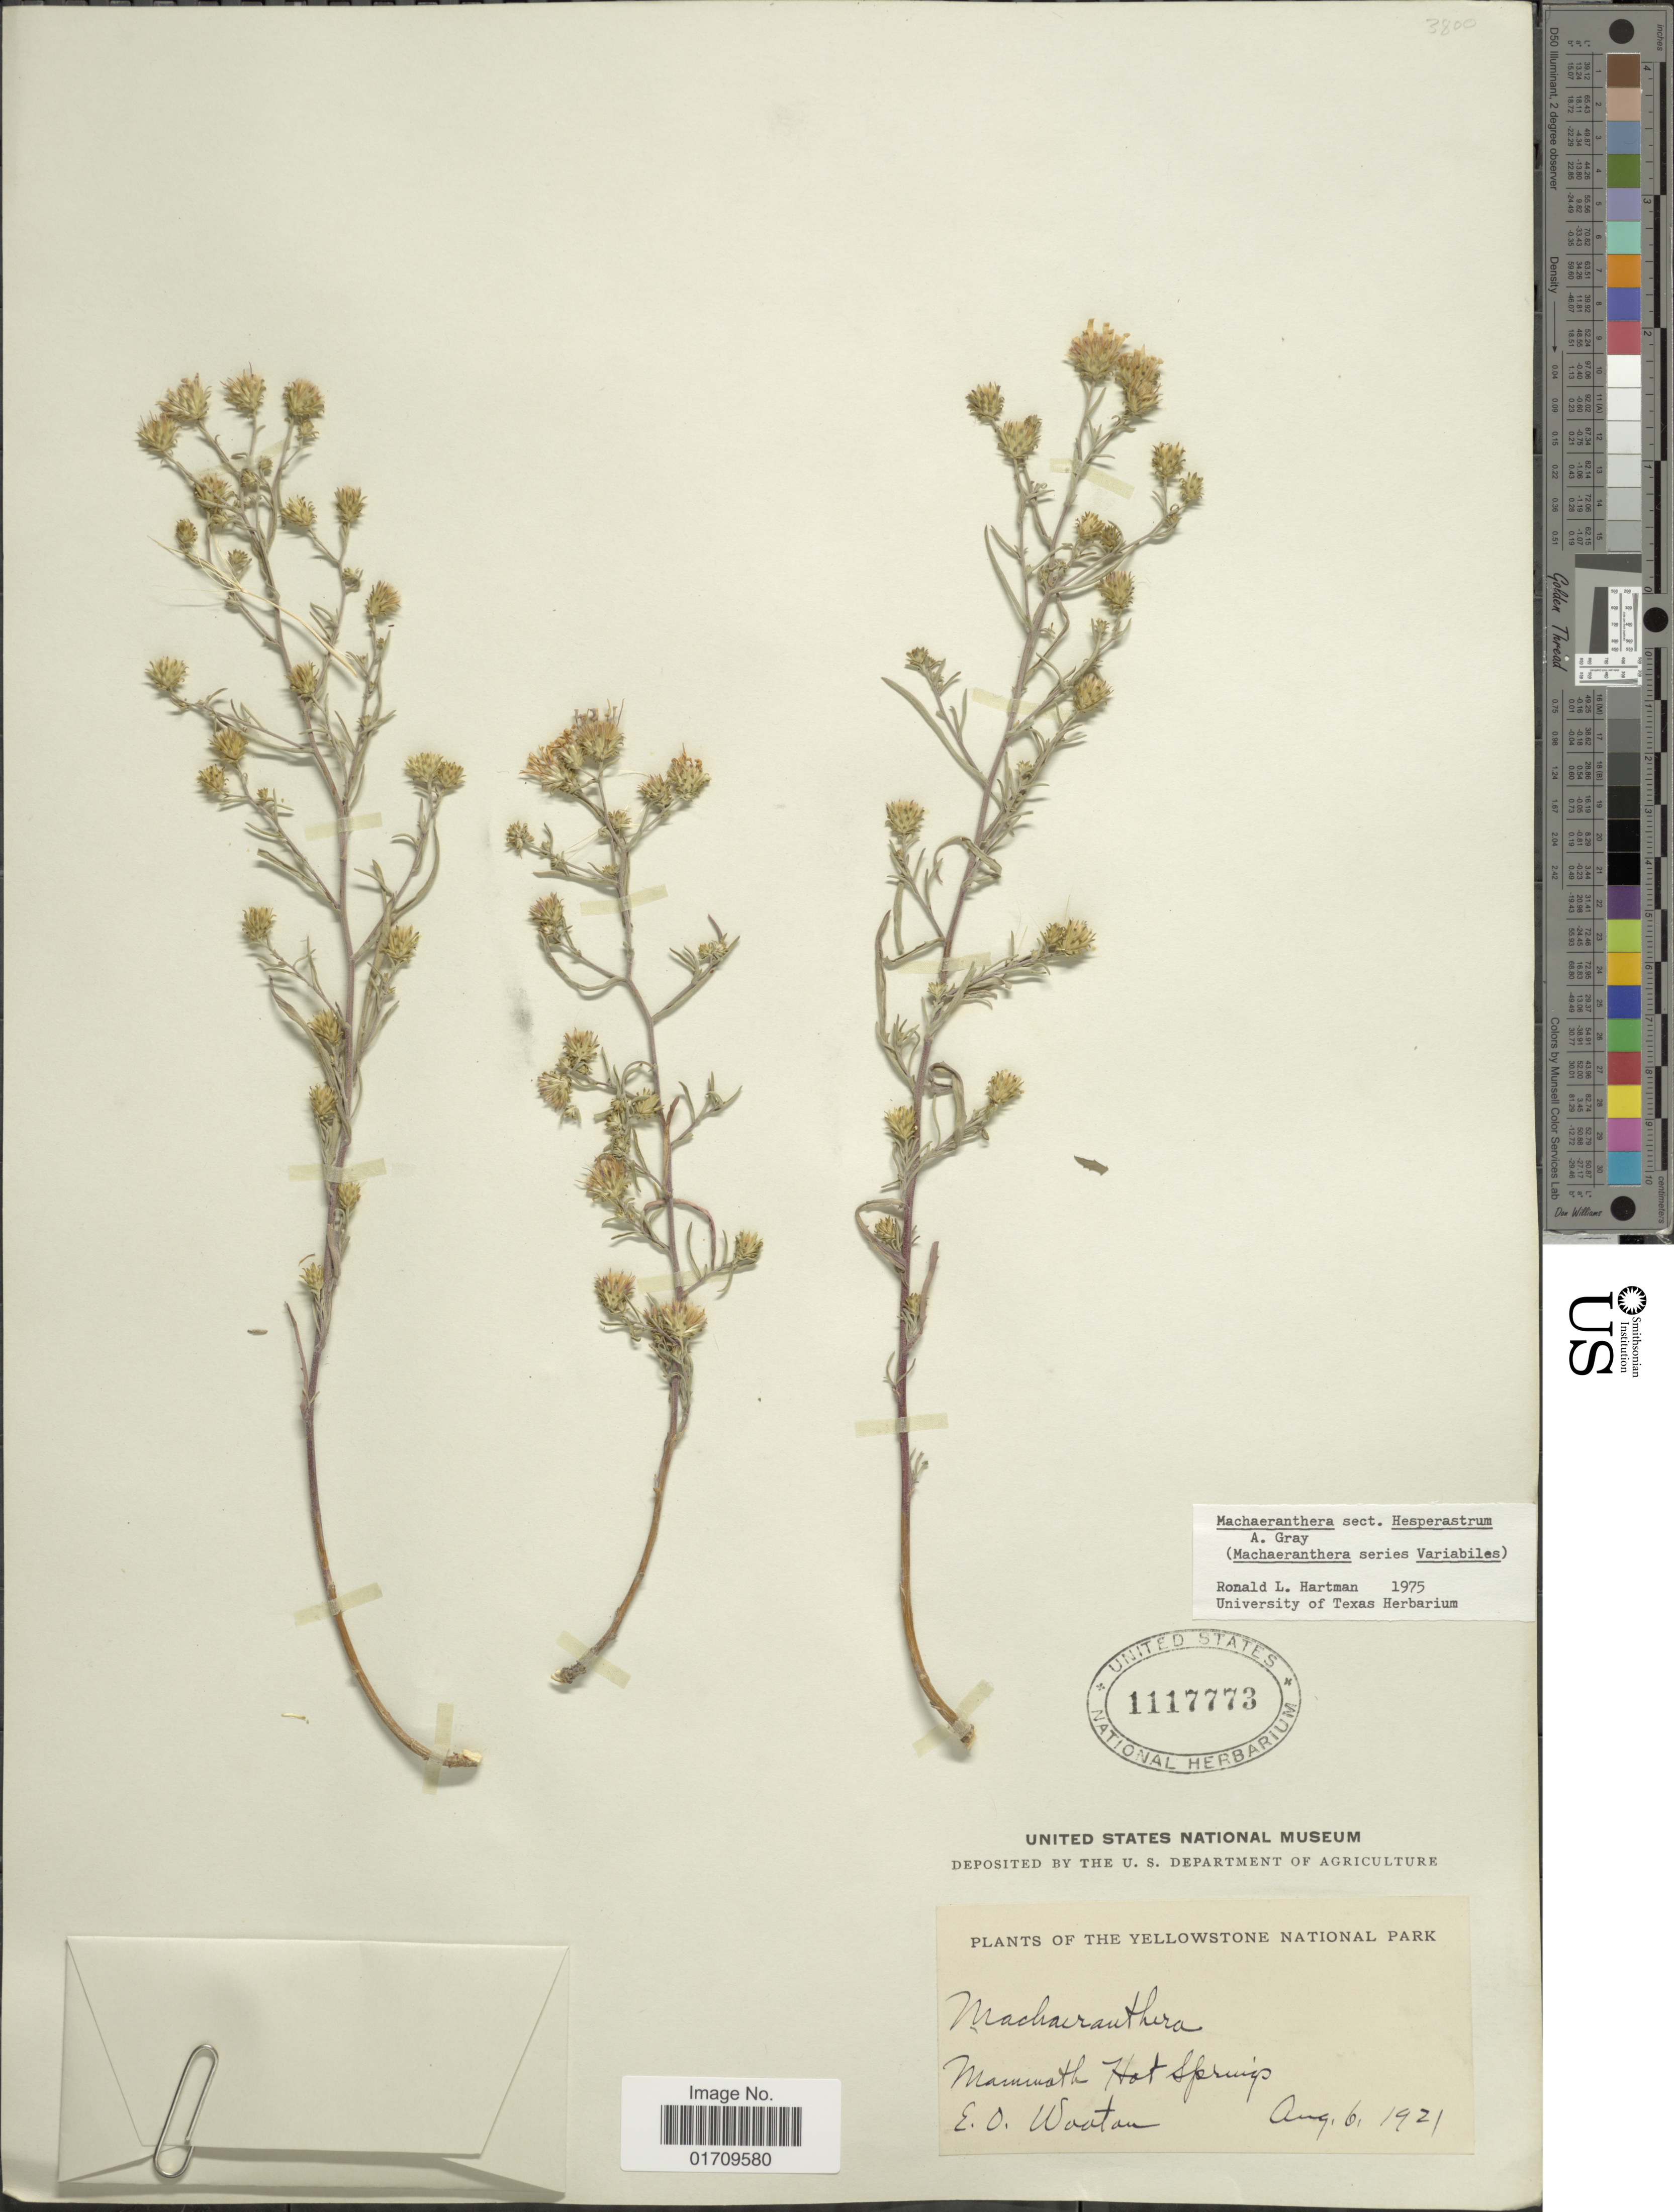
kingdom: Plantae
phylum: Tracheophyta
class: Magnoliopsida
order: Asterales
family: Asteraceae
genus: Machaeranthera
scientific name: Machaeranthera sp.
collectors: E. O. Wooton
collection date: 1921-08-06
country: United States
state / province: Wyoming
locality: Yellowstone National Park, Mammoth Hot Springs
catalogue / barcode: US 1117773